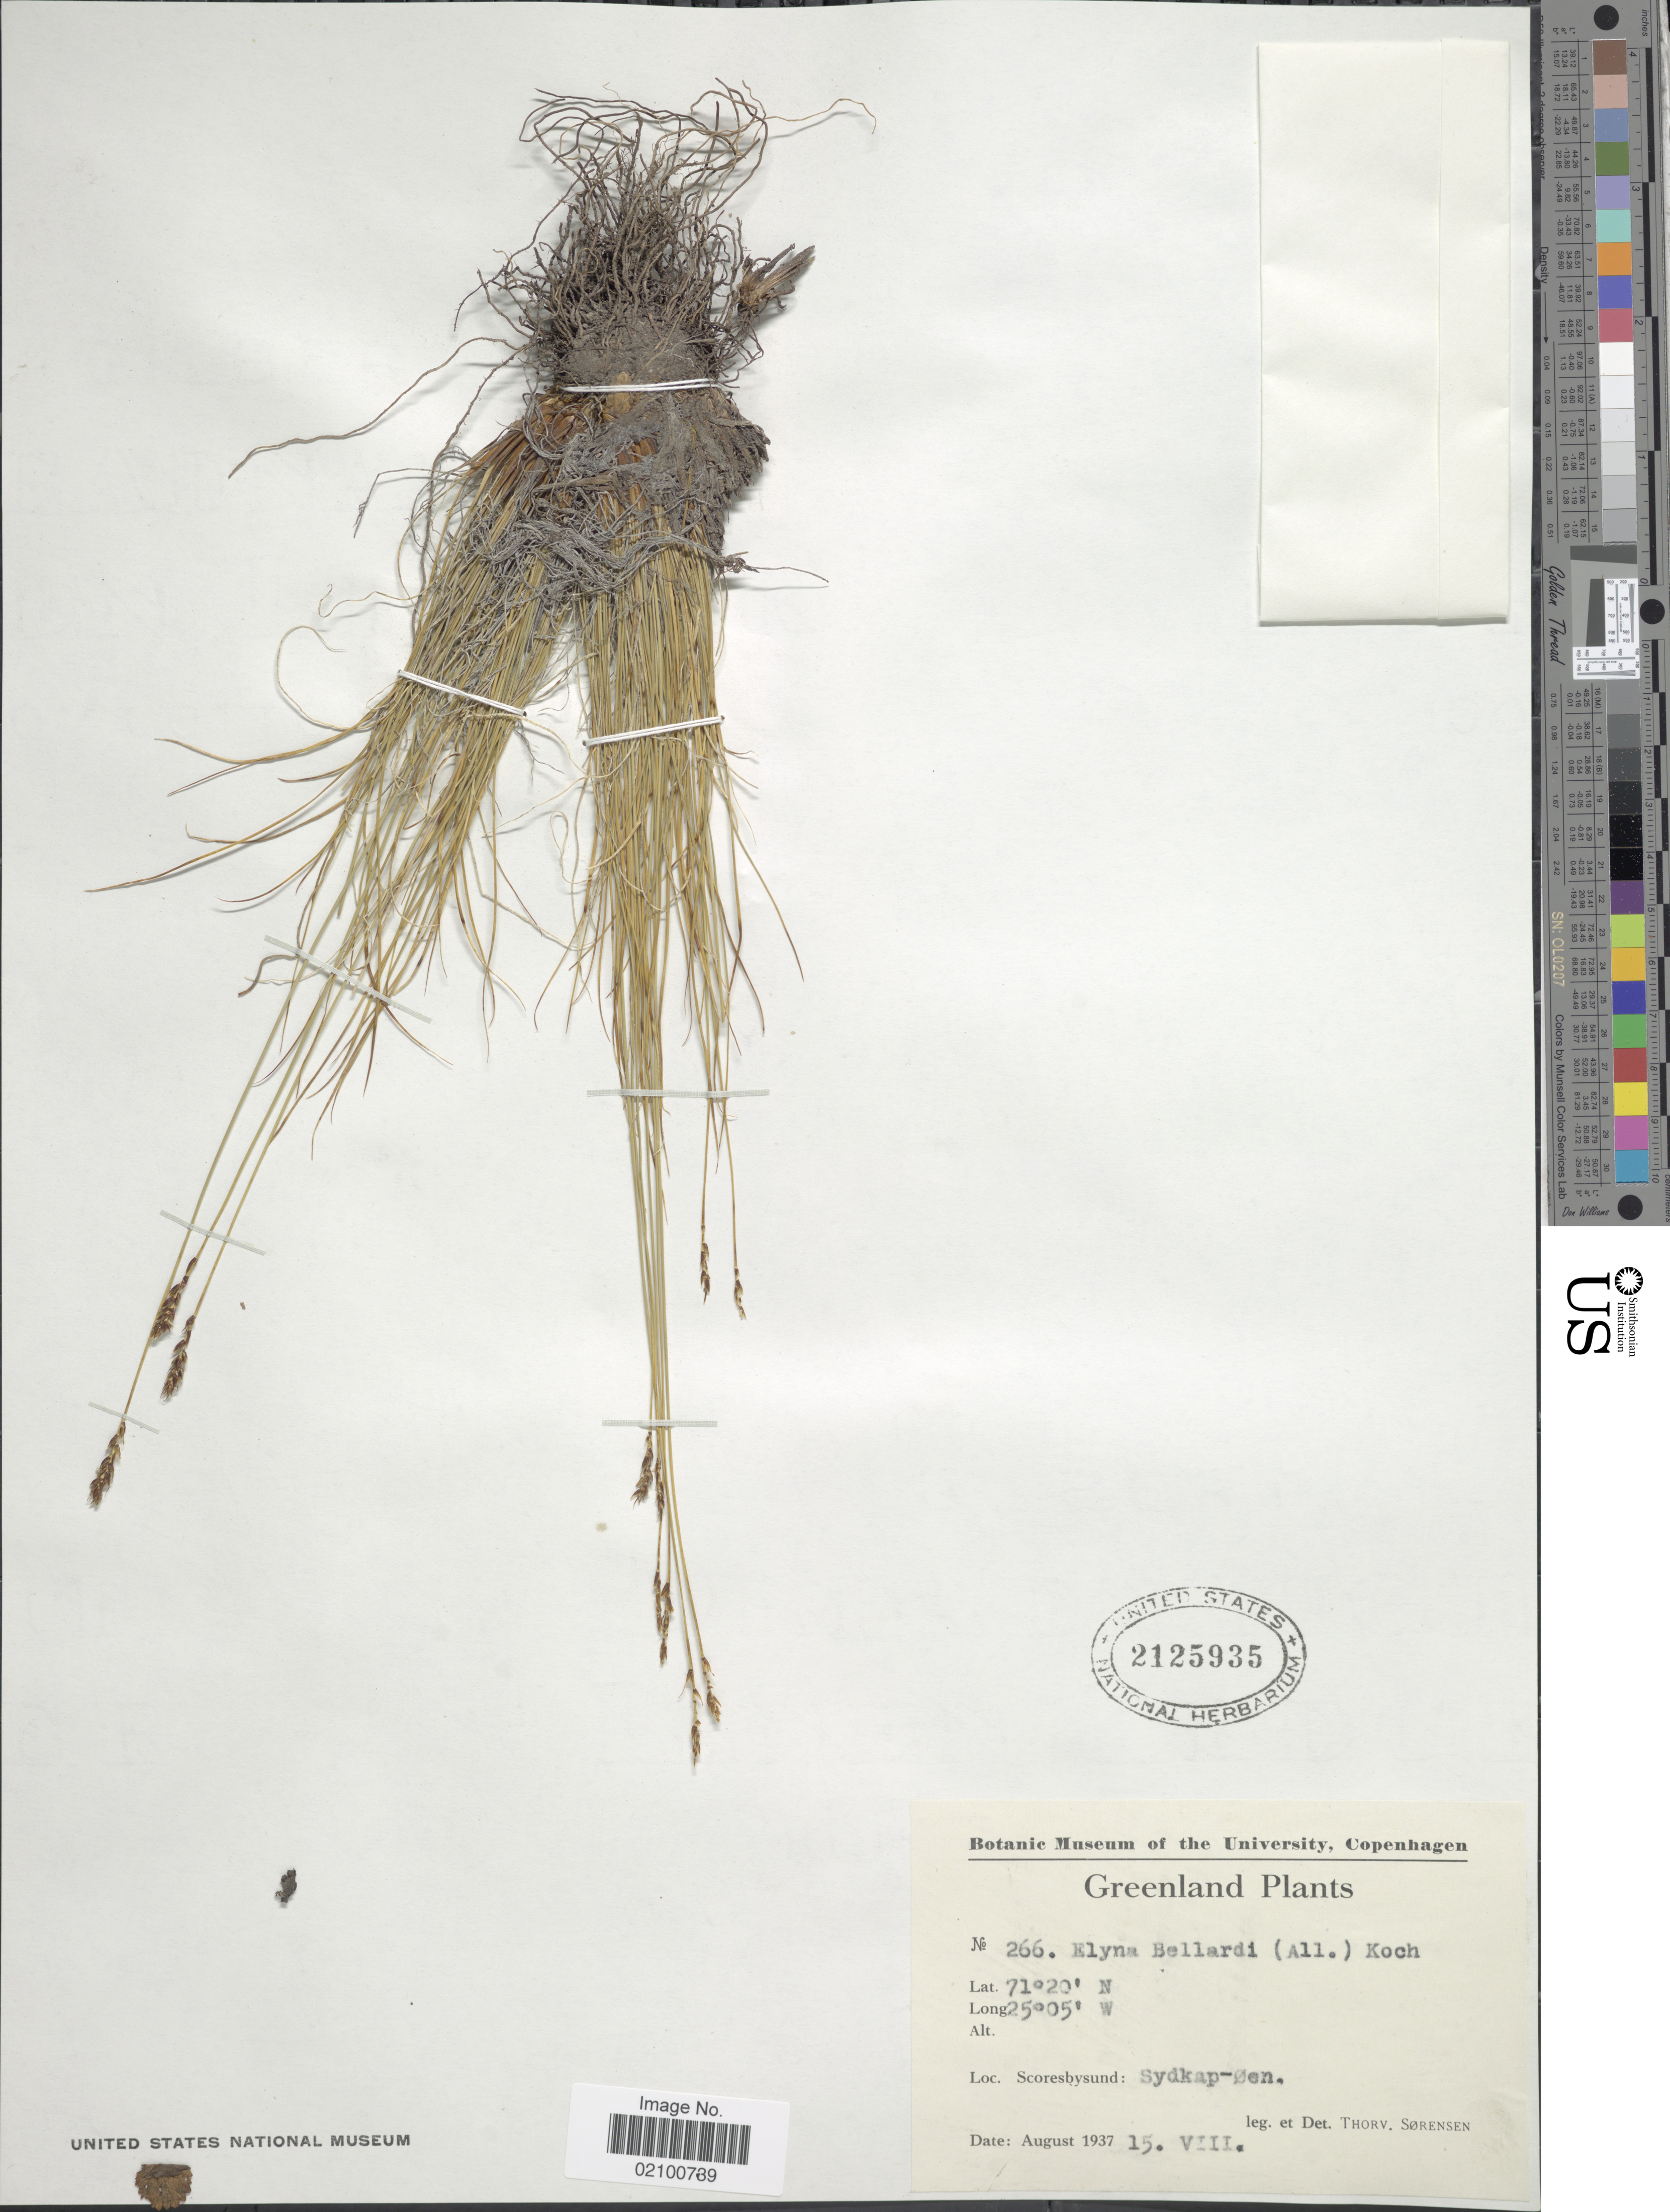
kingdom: Plantae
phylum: Tracheophyta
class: Liliopsida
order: Poales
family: Cyperaceae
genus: Carex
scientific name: Carex myosuroides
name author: Vill.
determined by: Strong, M. T., (US), Smithsonian Institution - National Museum of Natural History (UNITED STATES)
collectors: T. Sorensen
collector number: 266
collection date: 1937-08-15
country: Greenland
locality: Scoresbysund, Sydkap-oen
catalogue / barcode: US 2125935